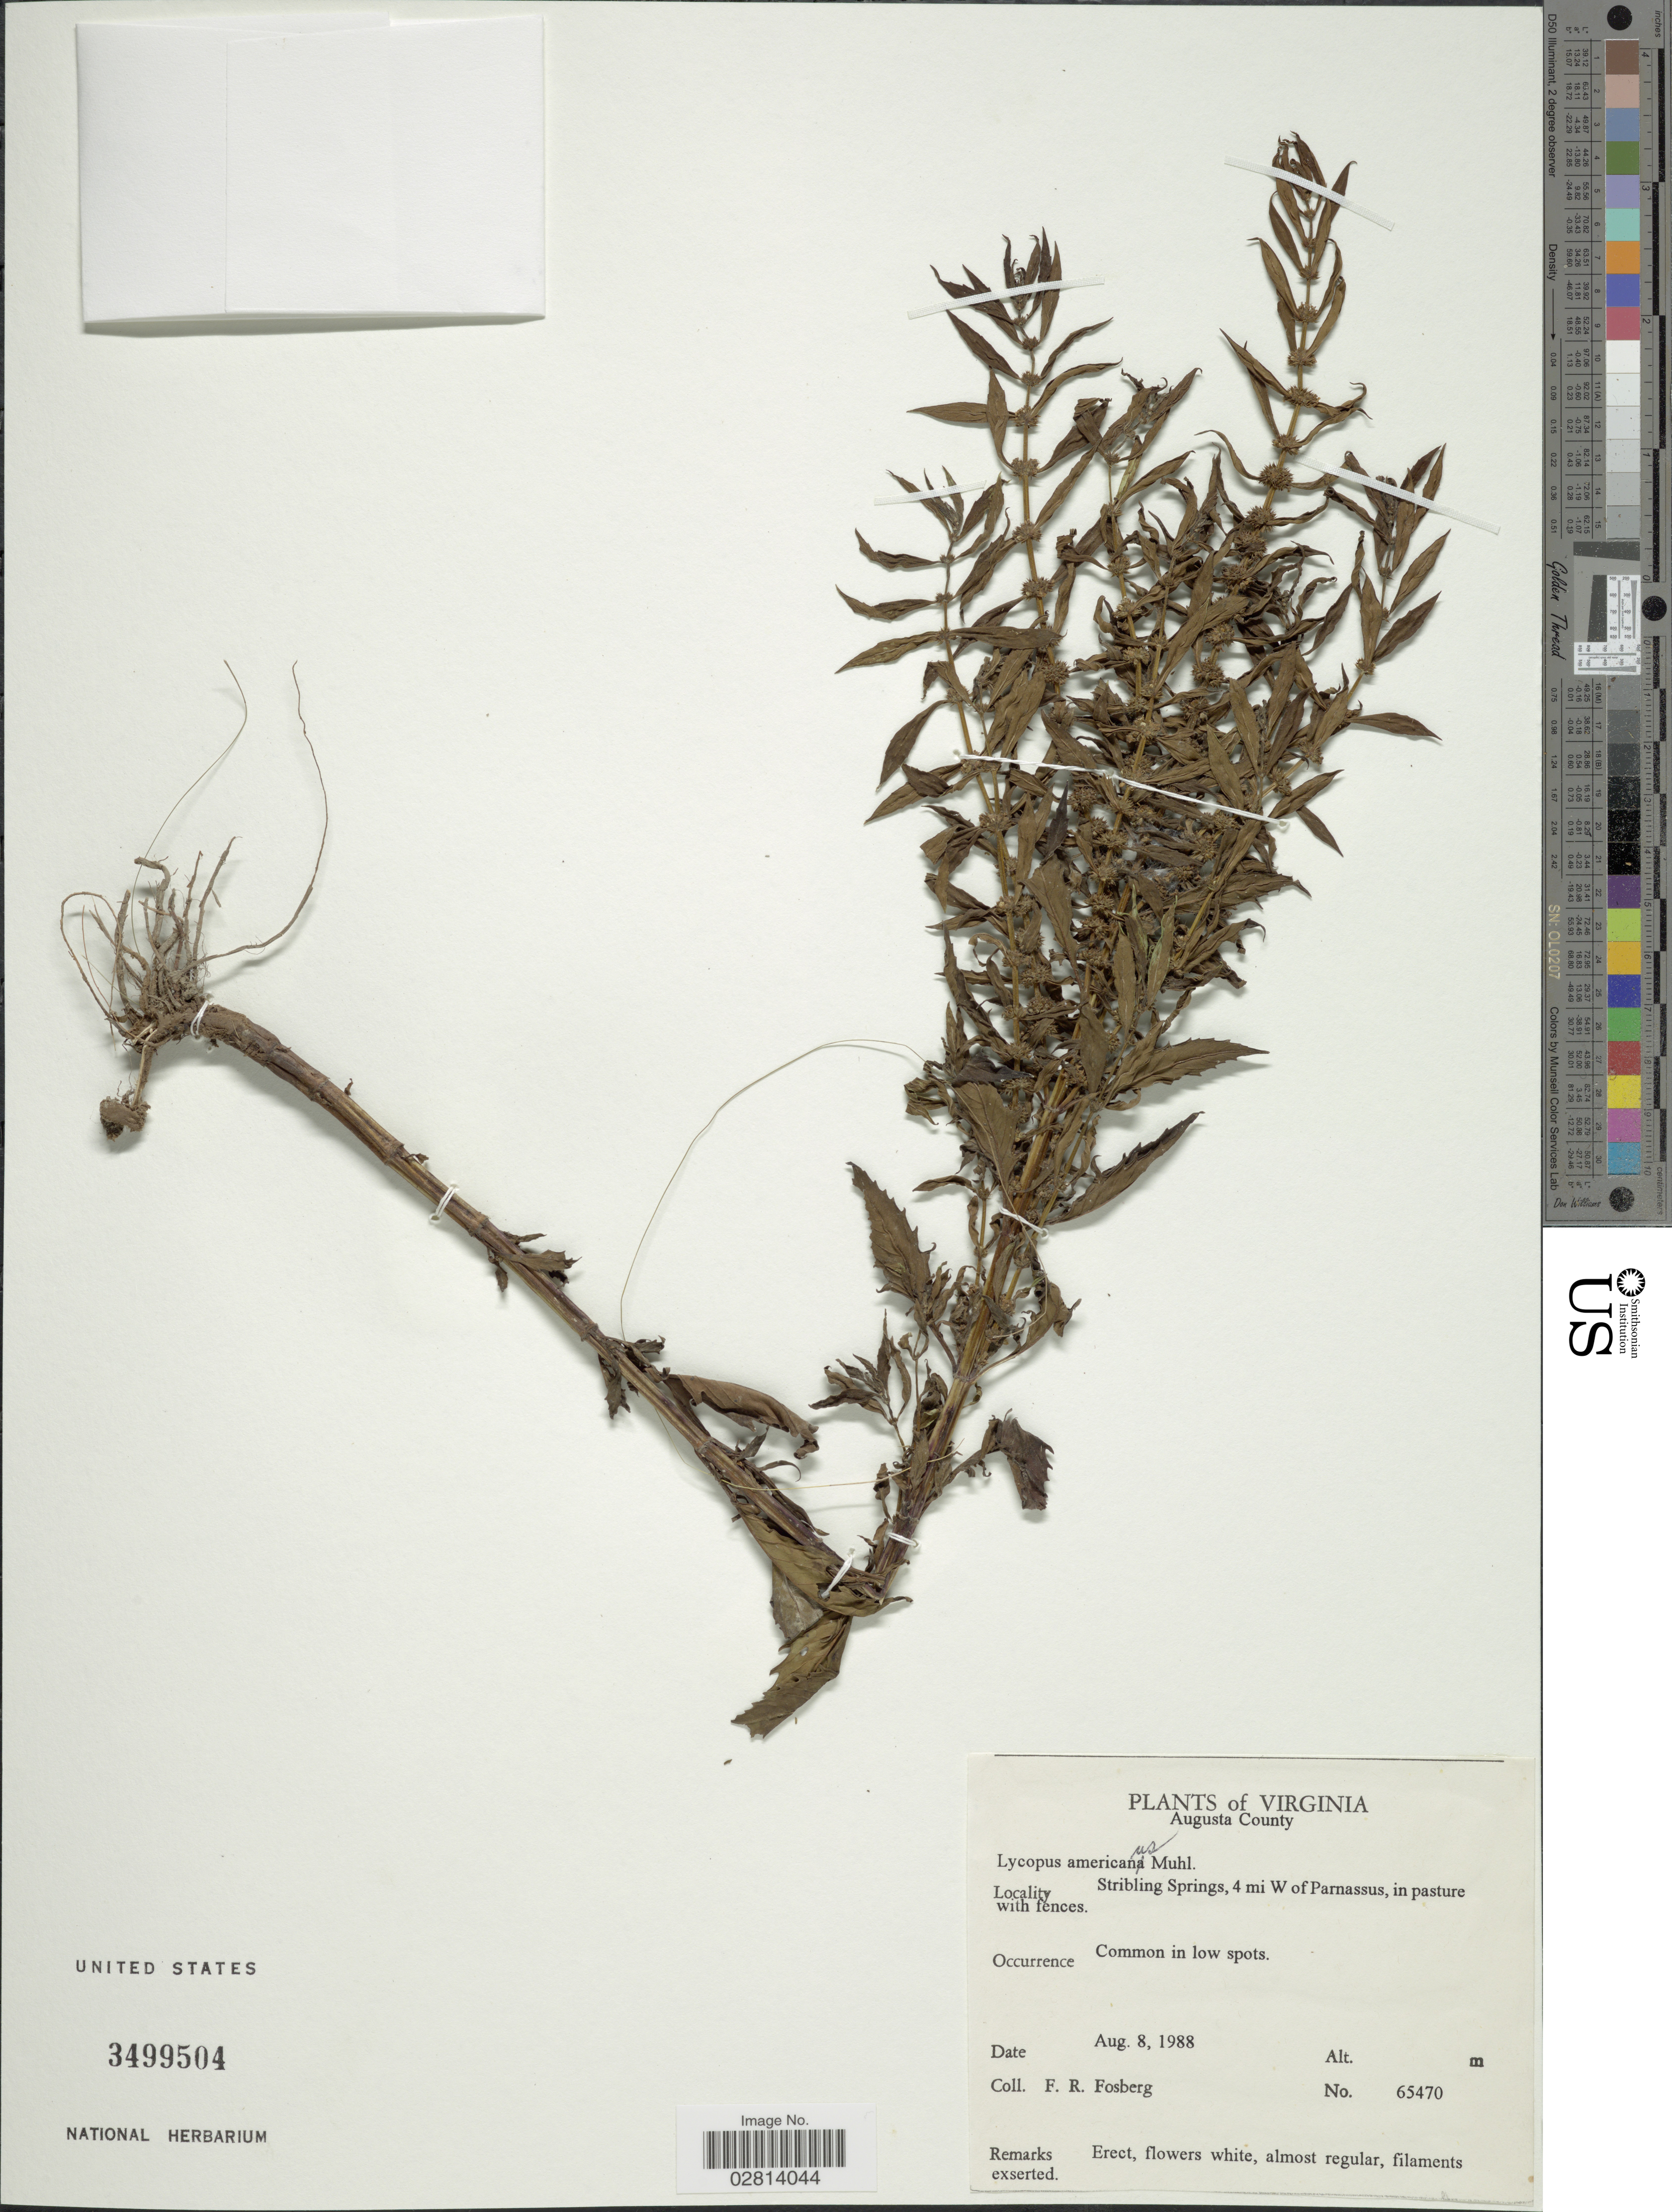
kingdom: Plantae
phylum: Tracheophyta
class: Magnoliopsida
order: Lamiales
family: Lamiaceae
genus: Lycopus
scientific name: Lycopus americanus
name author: Muhl. ex W.P.C. Barton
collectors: F. R. Fosberg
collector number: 65470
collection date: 1988-08-08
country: United States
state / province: Virginia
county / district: Augusta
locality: Augusta County, Stribling Springs, 4 mi W of Parnassus, in pasture with fences.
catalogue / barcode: US 3499504